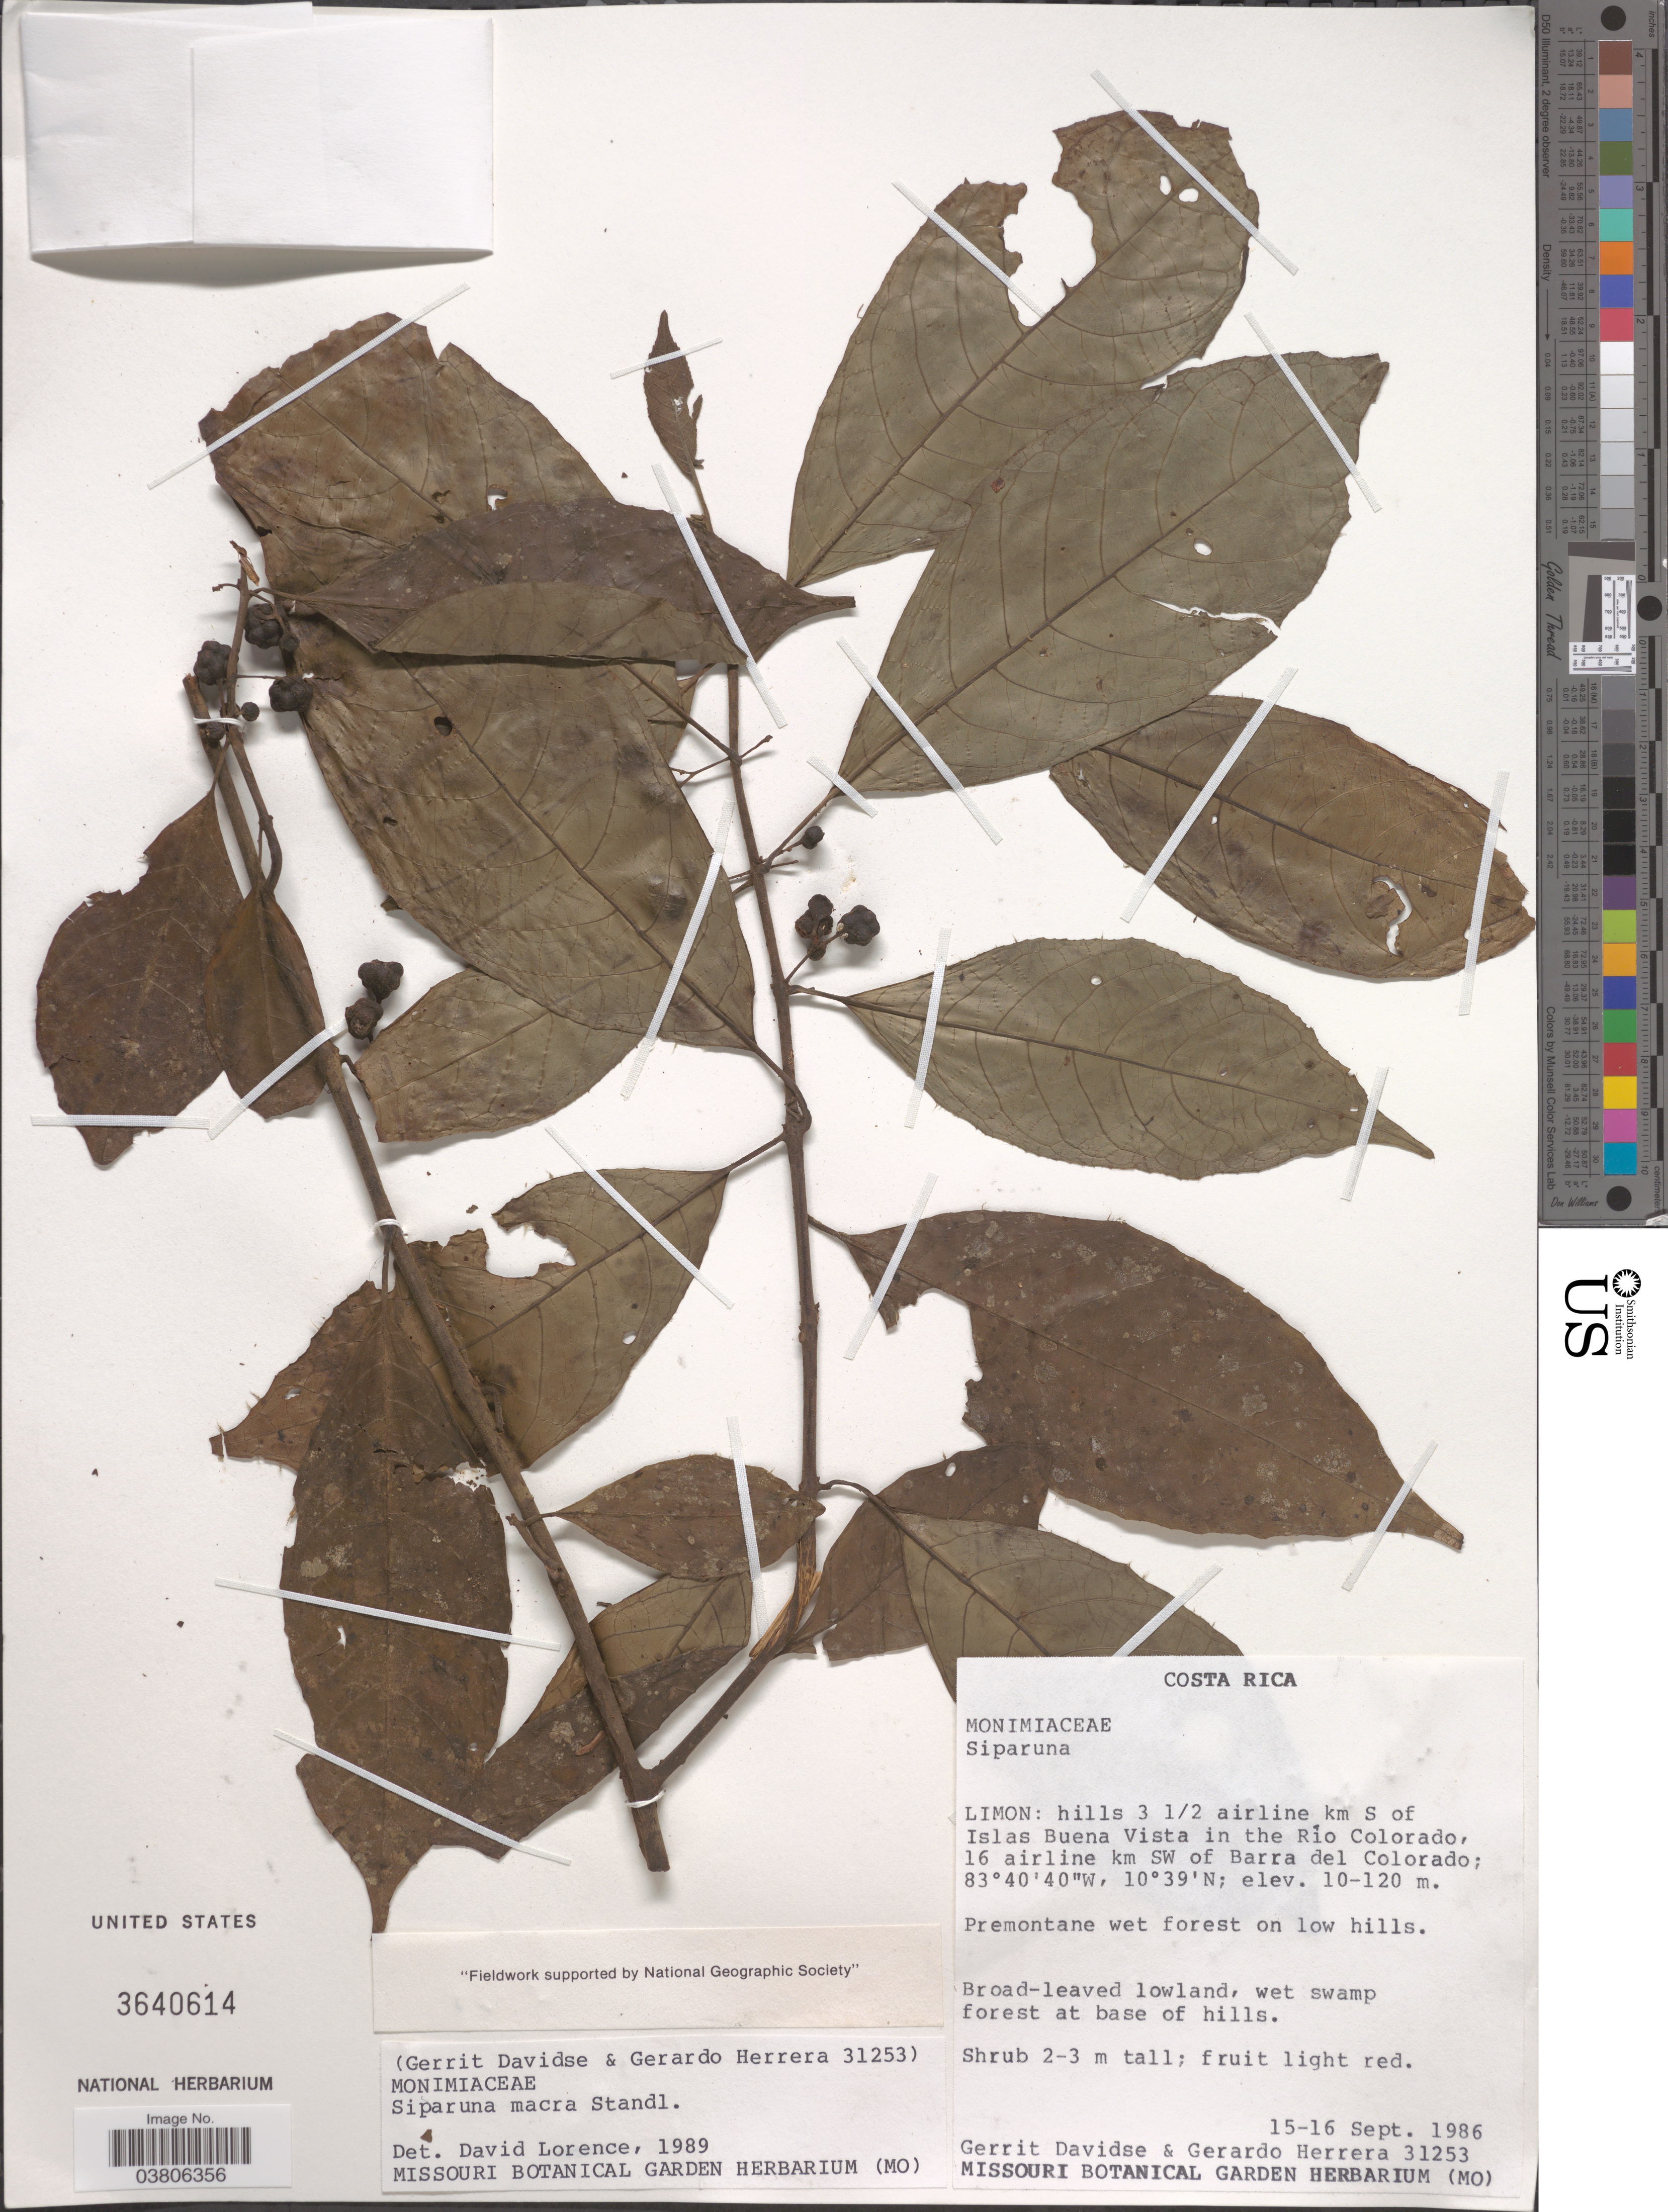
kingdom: Plantae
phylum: Tracheophyta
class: Magnoliopsida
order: Laurales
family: Siparunaceae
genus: Siparuna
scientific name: Siparuna macra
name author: Standl.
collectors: G. Davidse & G. Herrera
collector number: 31253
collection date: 1986-09-15/1986-09-16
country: Costa Rica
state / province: Limón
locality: Hills 3 ½ airline km S of Islas Buena Vista in the Río Colorado, 16 airline km SW of Barra del Colorado.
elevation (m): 10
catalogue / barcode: US 3640614